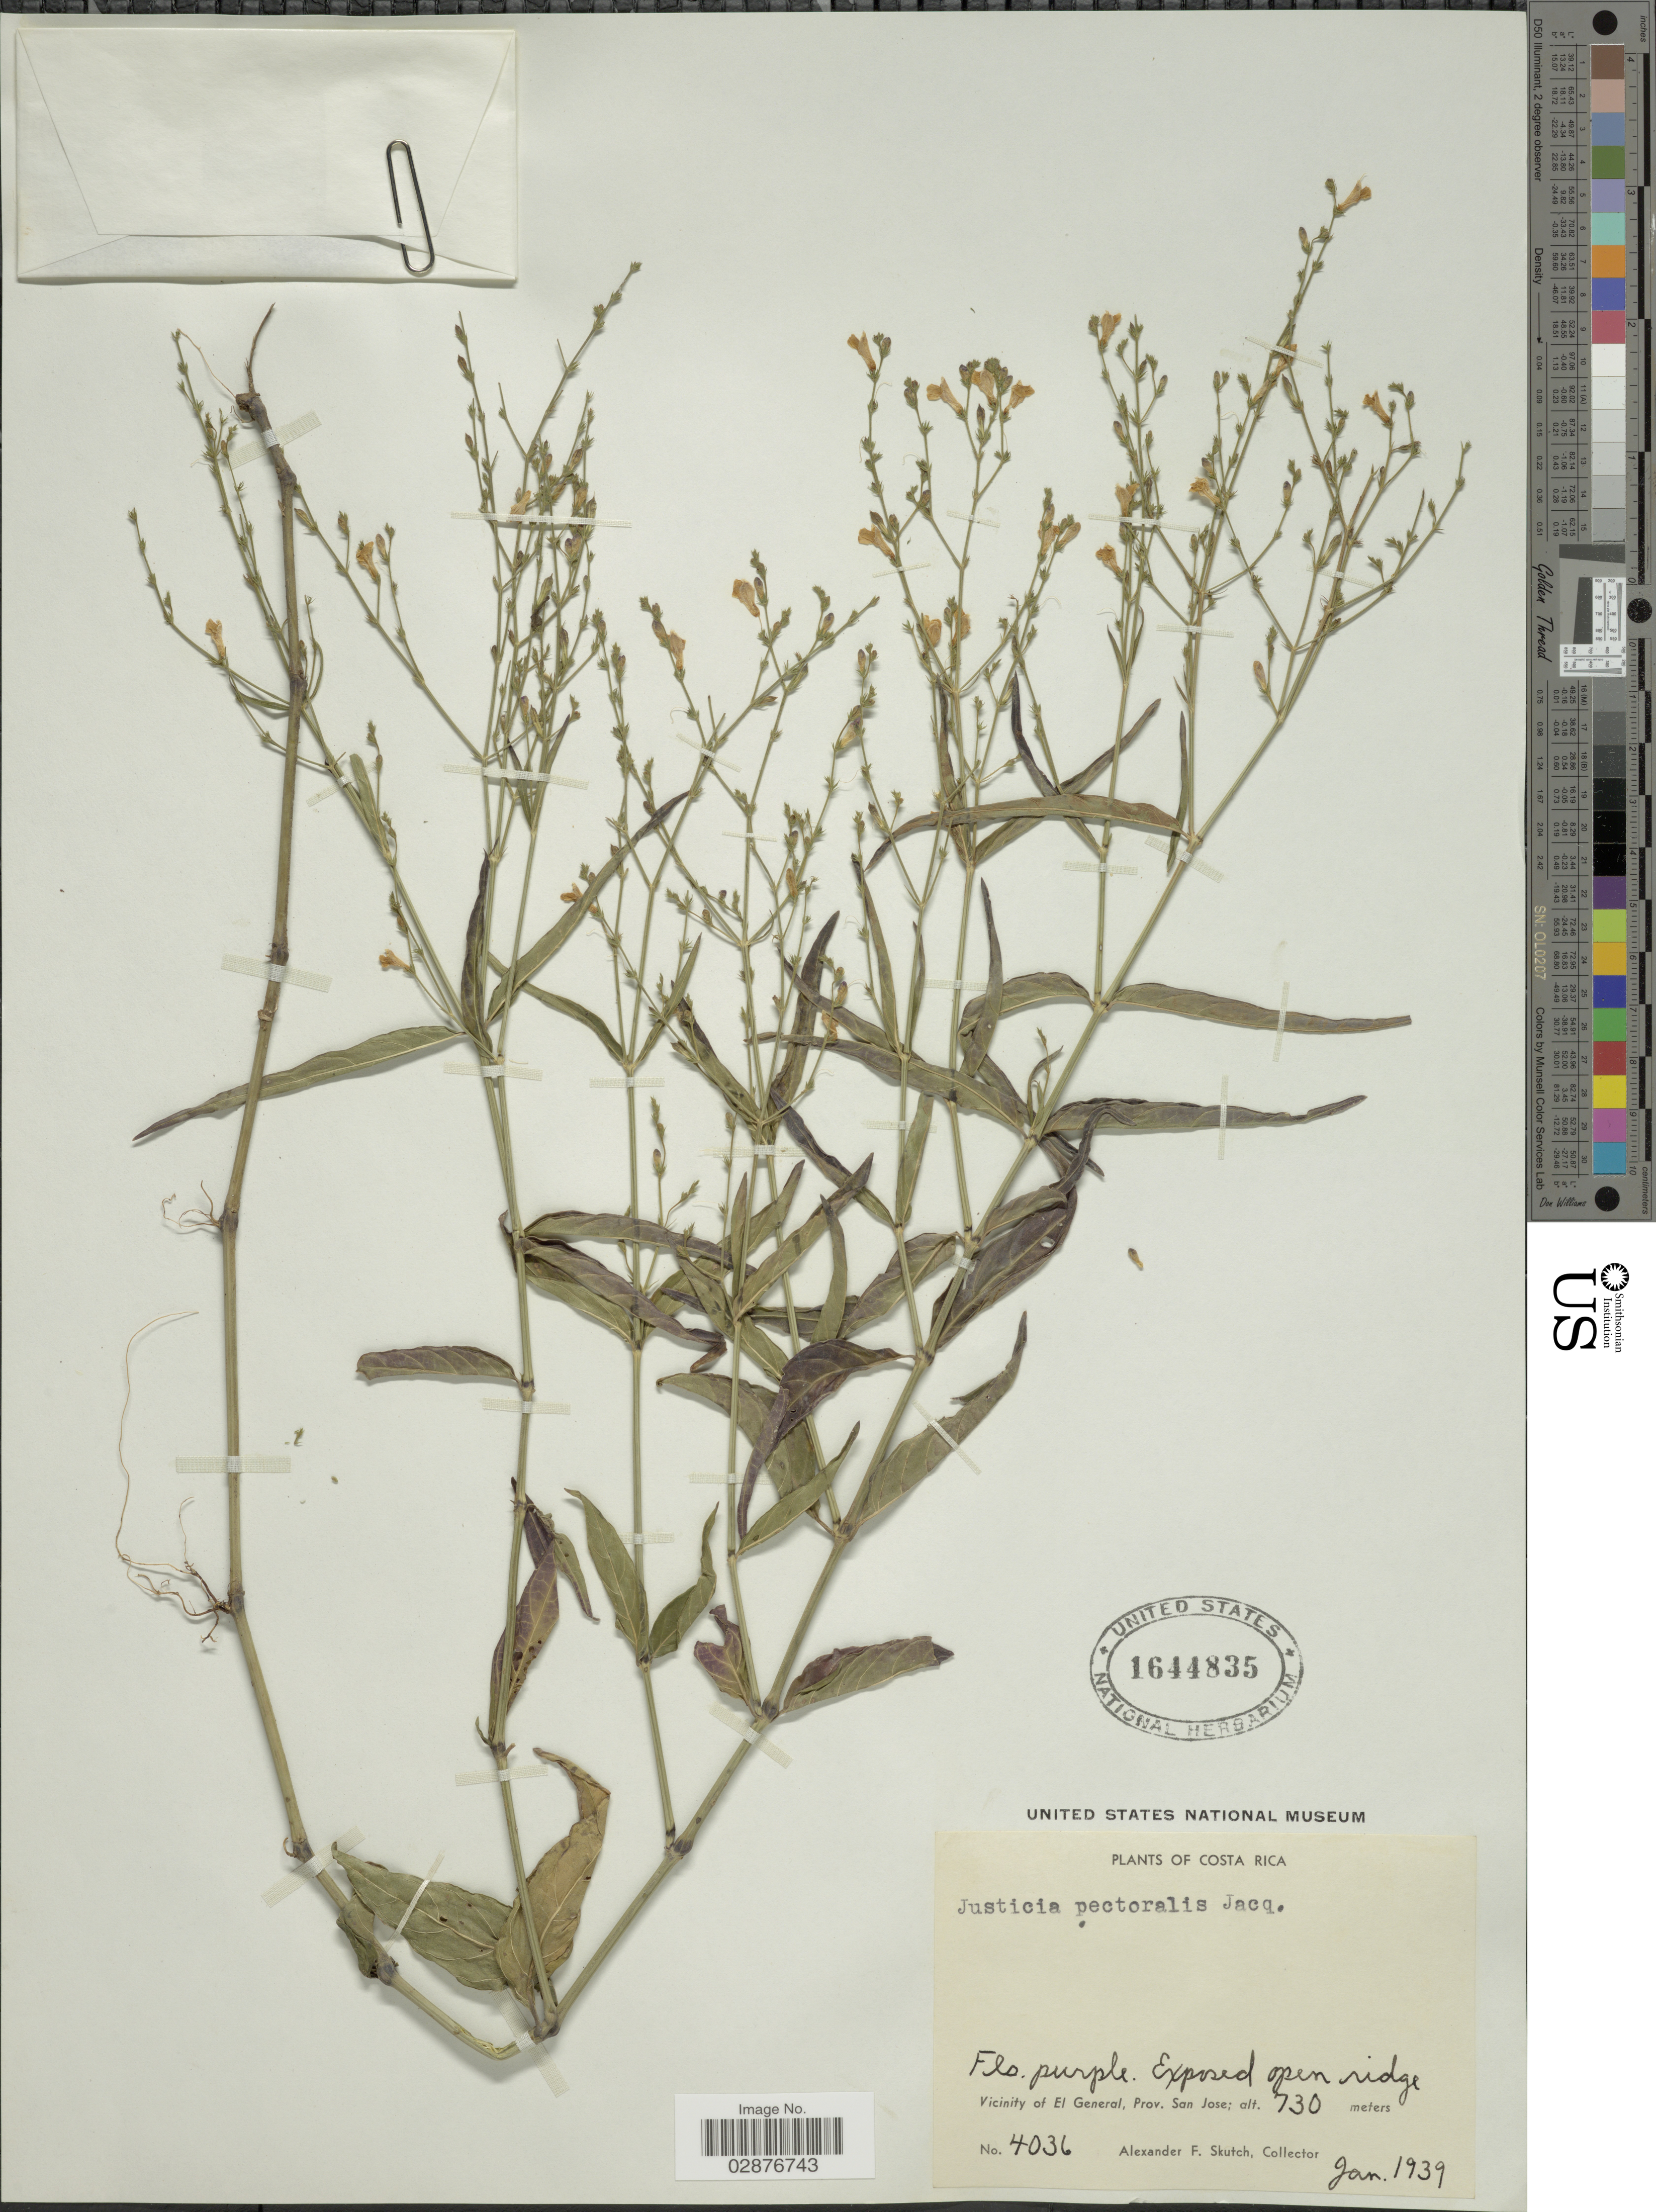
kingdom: Plantae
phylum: Tracheophyta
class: Magnoliopsida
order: Lamiales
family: Acanthaceae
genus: Justicia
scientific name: Justicia pectoralis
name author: Jacq.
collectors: A. F. Skutch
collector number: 4036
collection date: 1939-01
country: Costa Rica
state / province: San José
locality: Vicinity of El General.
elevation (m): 730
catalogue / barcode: US 1644835